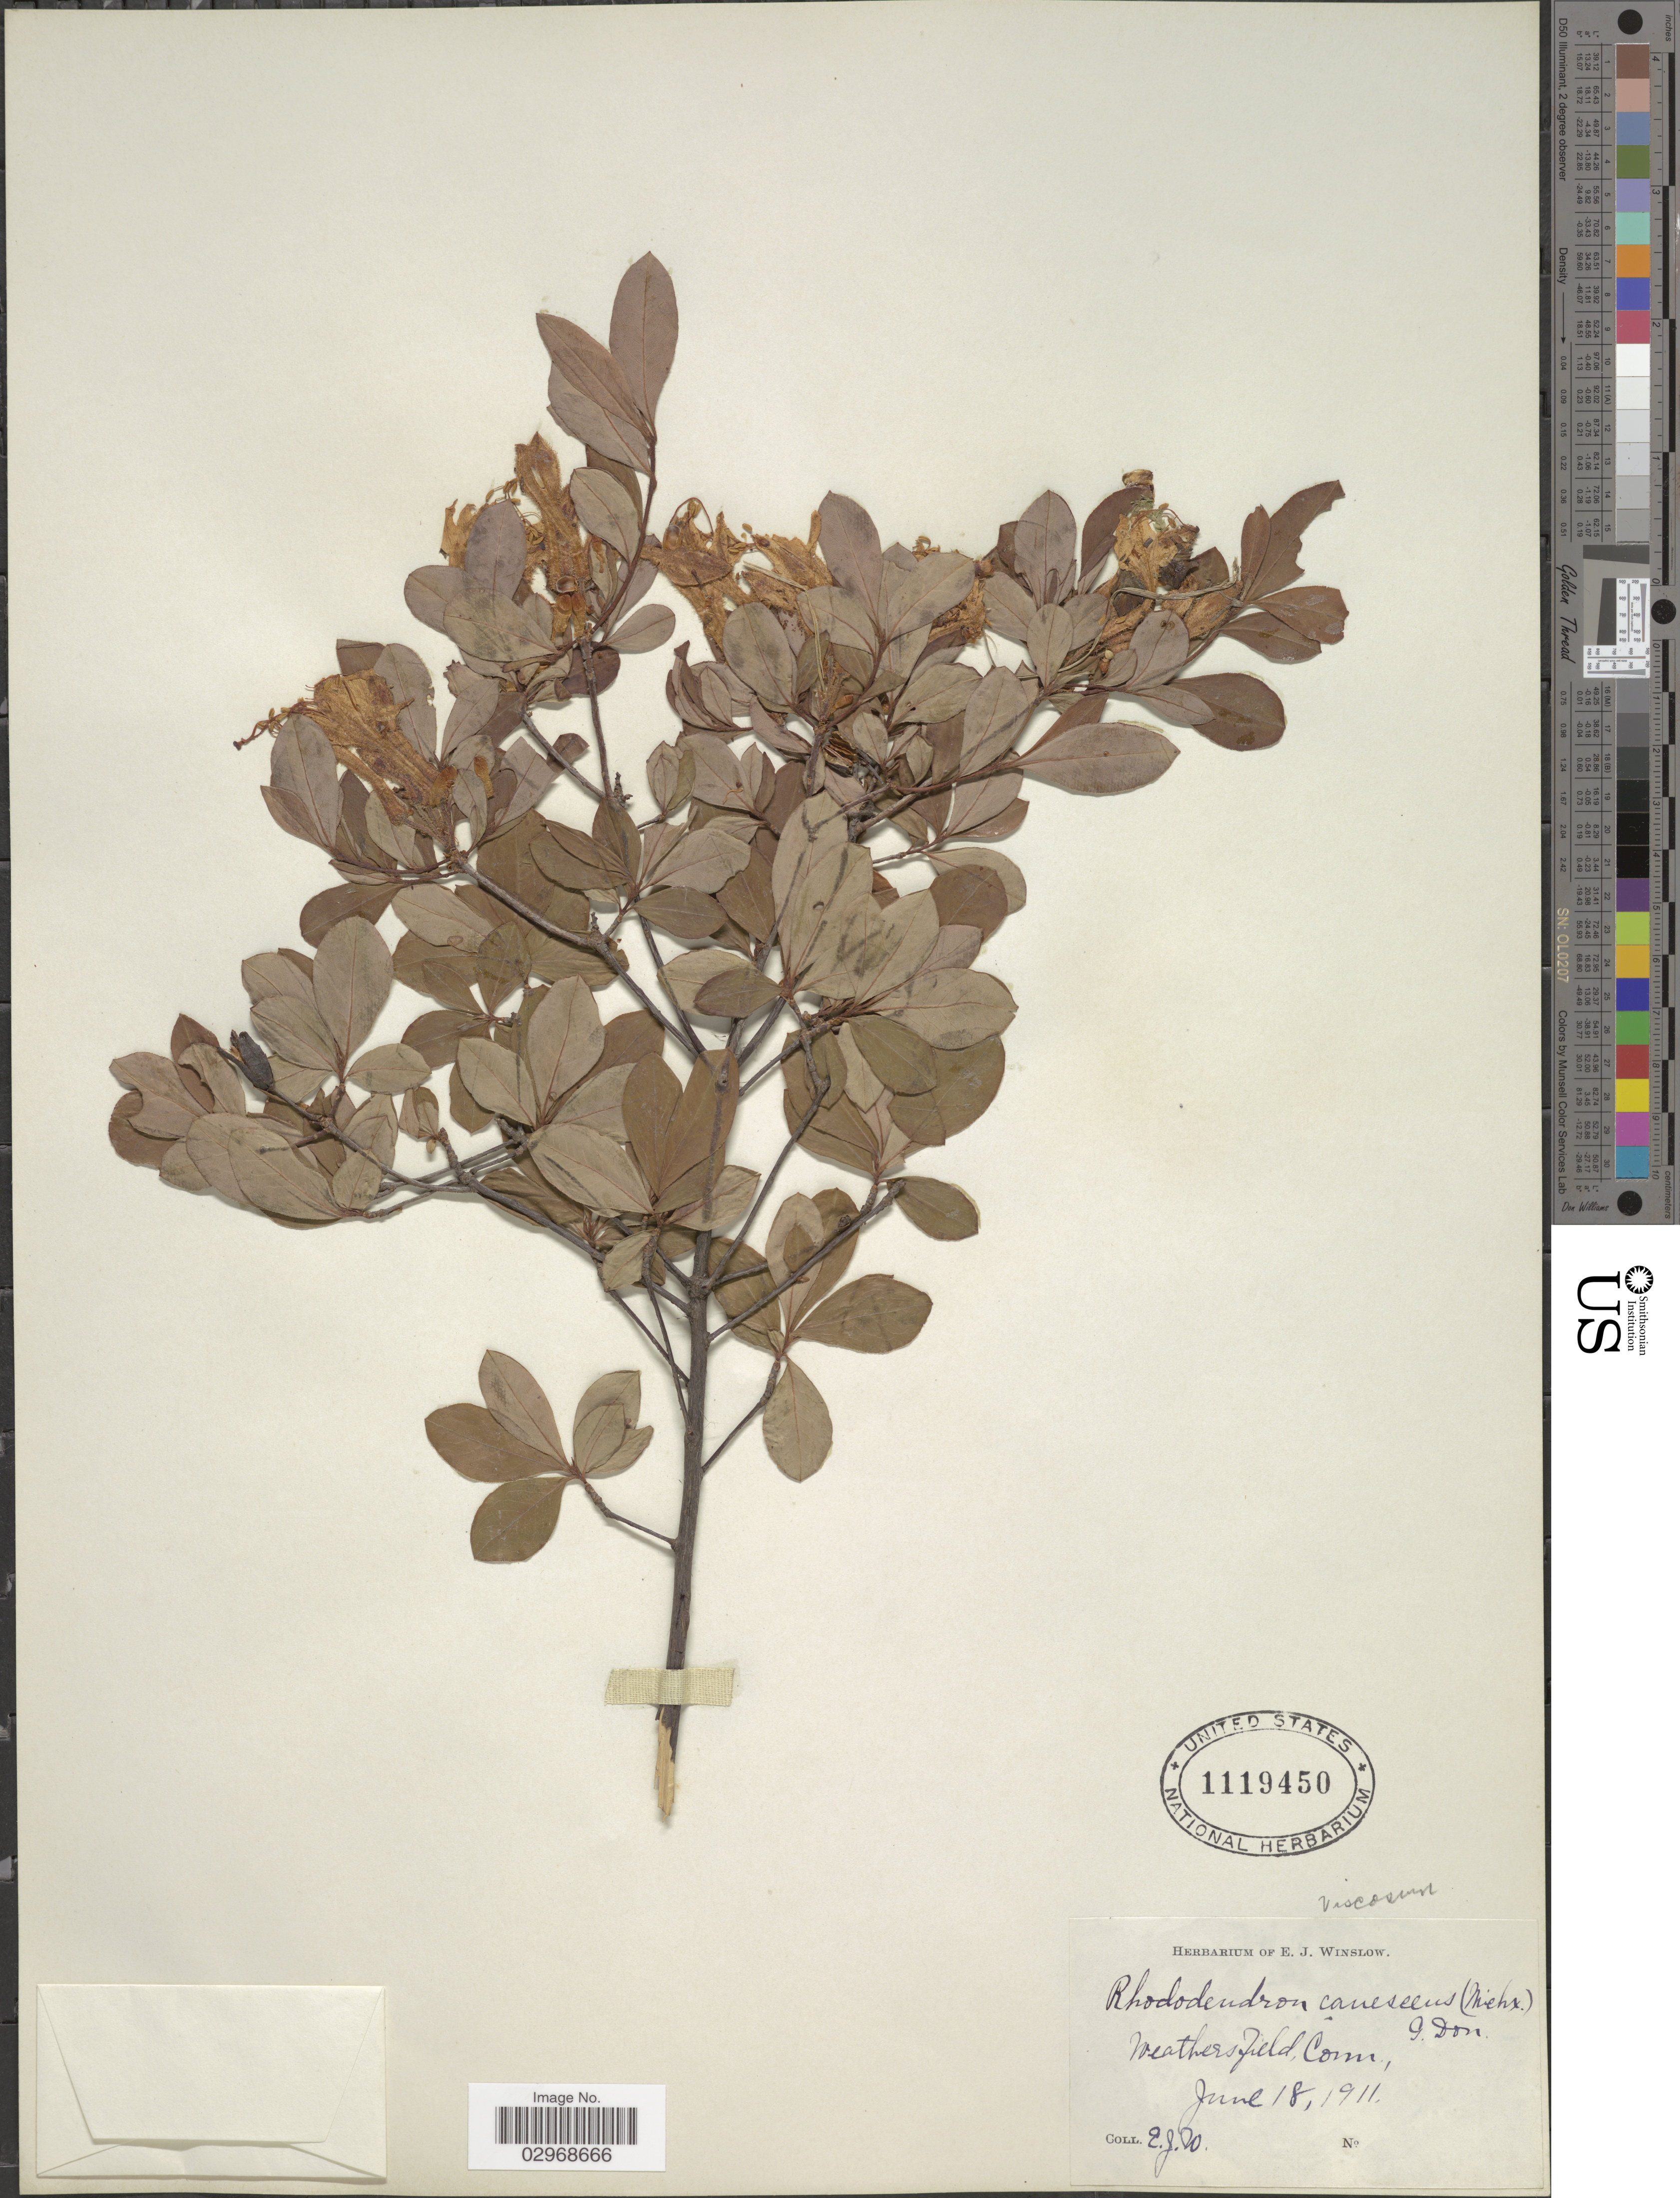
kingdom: Plantae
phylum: Tracheophyta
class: Magnoliopsida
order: Ericales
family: Ericaceae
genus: Rhododendron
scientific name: Rhododendron viscosum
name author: (L.) Torr.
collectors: E. Winslow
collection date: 1911-06-18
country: United States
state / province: Connecticut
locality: Weathersfield.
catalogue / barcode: US 1119450